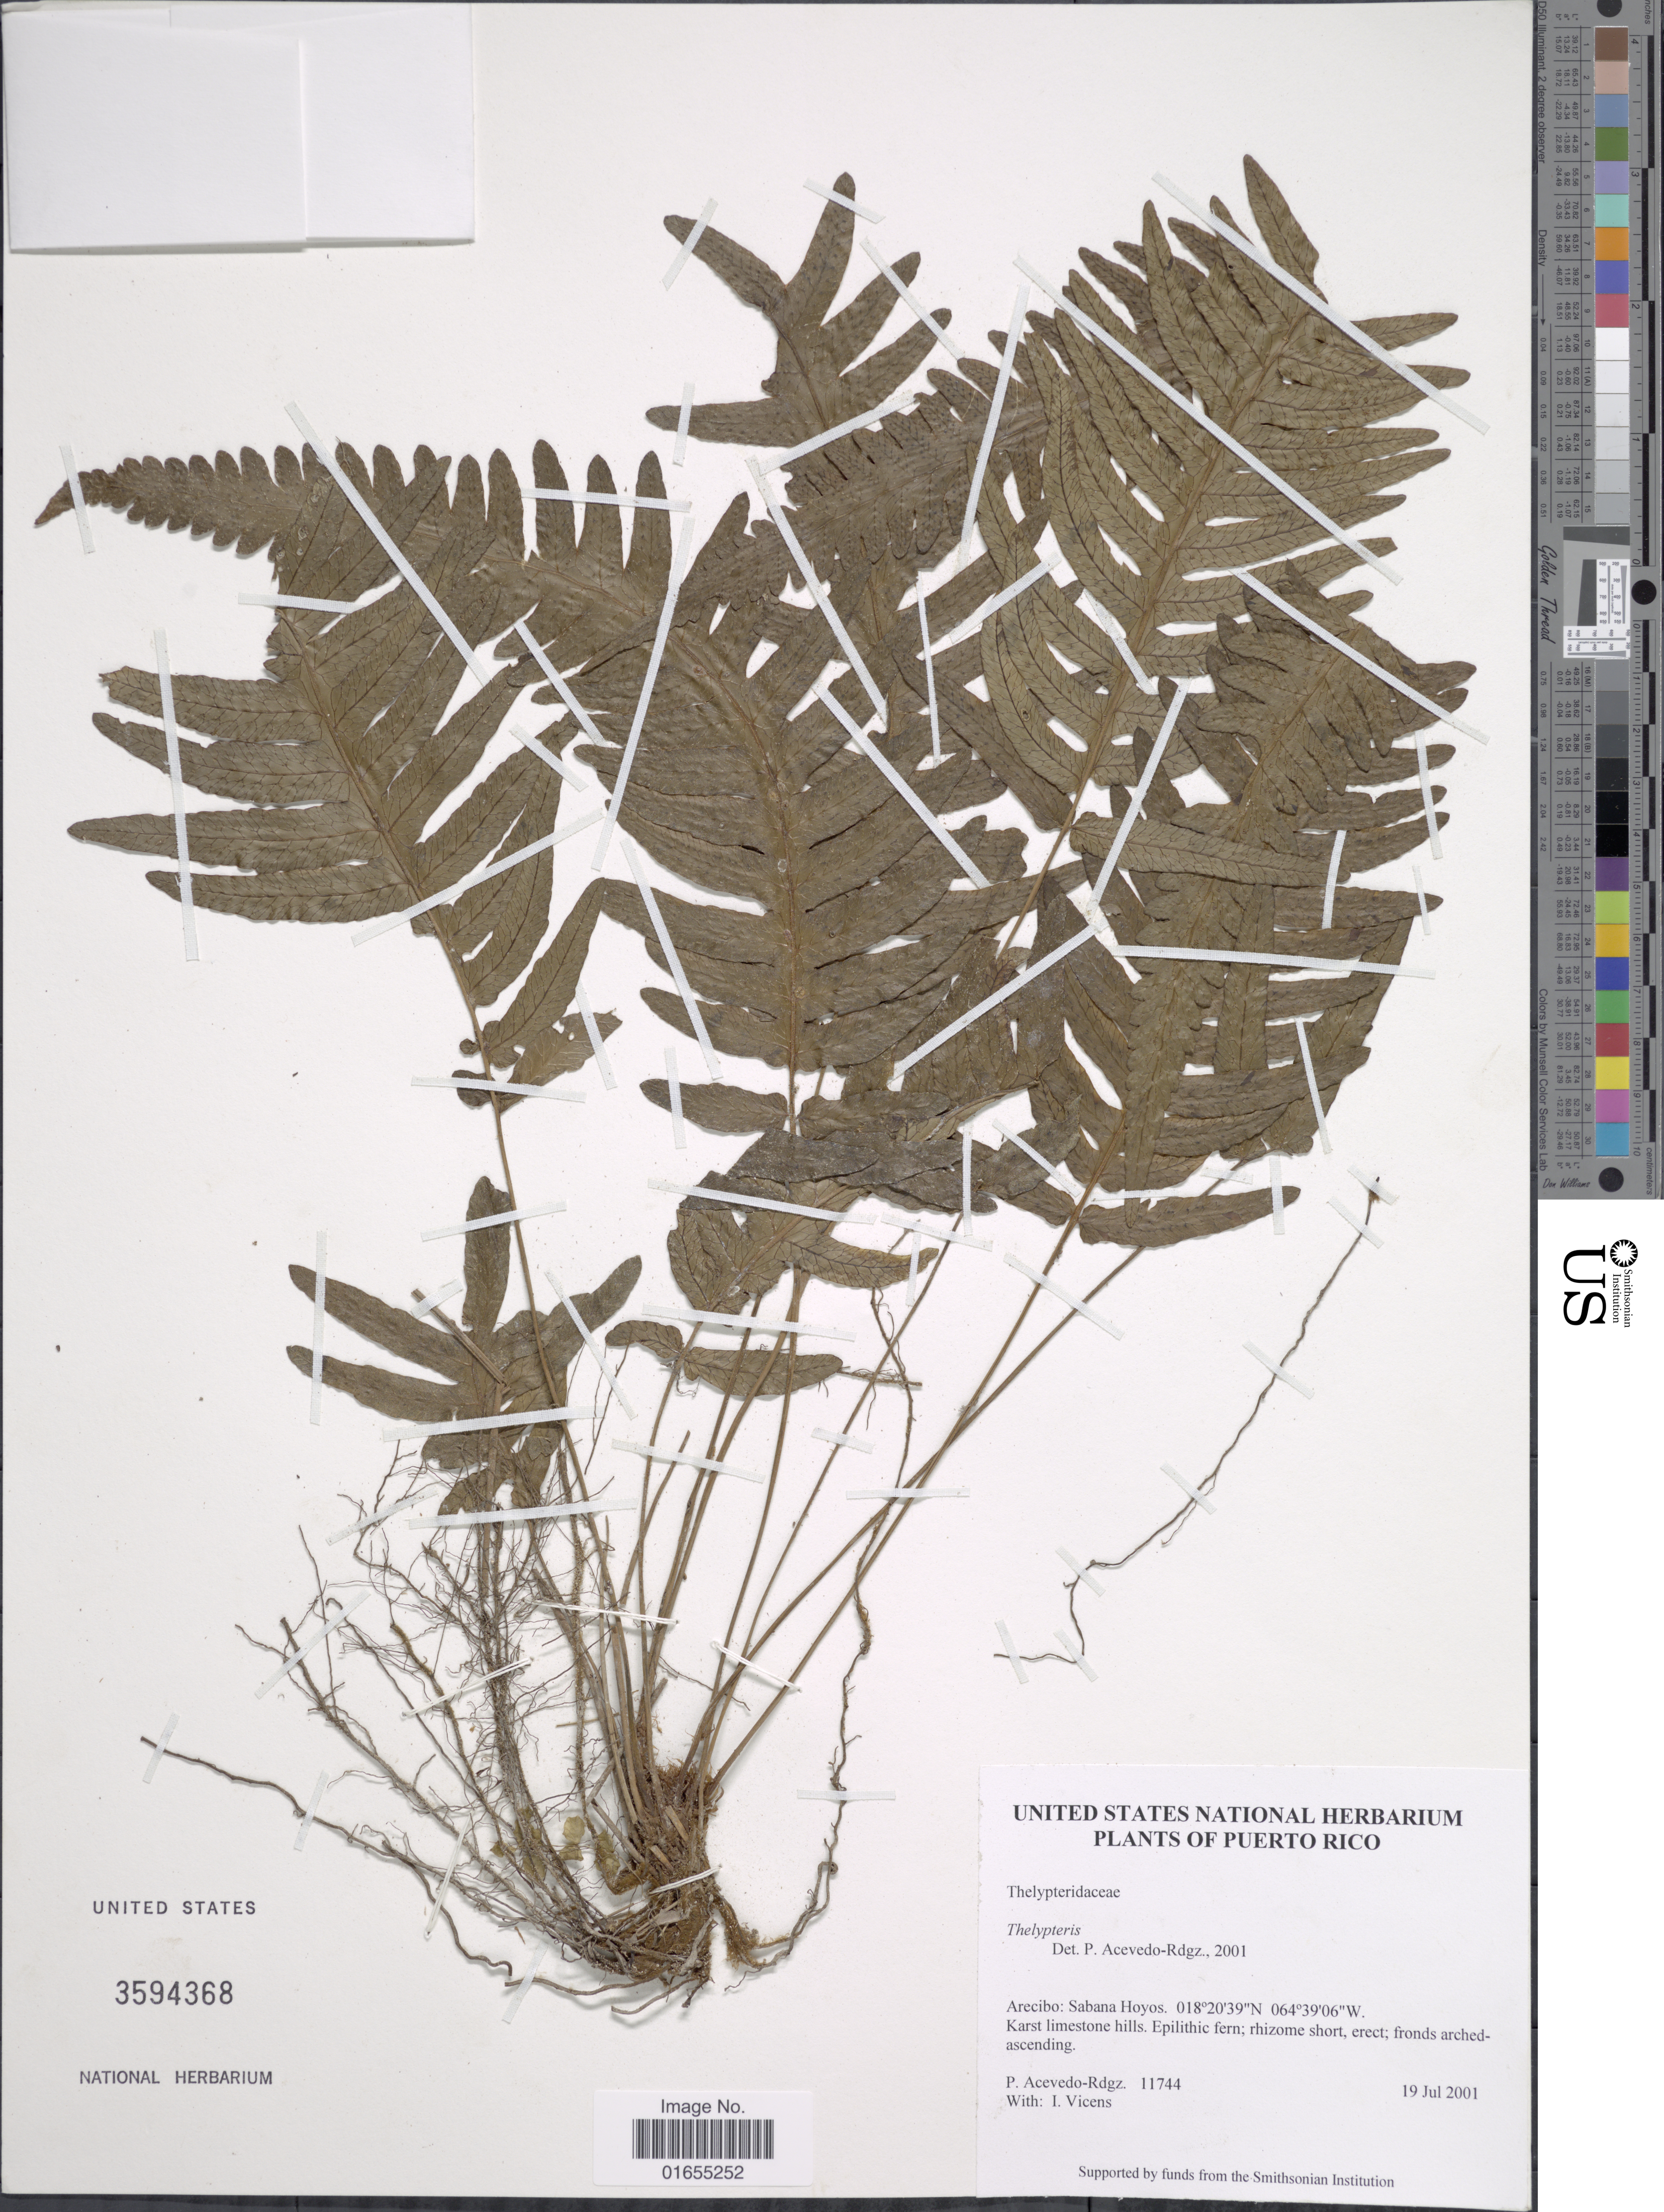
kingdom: Plantae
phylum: Tracheophyta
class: Polypodiopsida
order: Polypodiales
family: Thelypteridaceae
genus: Goniopteris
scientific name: Goniopteris sp.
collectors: P. Acevedo-Rodr. & I. Vicens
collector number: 11744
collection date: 2001-07-19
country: Puerto Rico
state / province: Arecibo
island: Puerto Rico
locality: Sabana Hoyos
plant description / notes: US, NY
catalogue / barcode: US 3594368